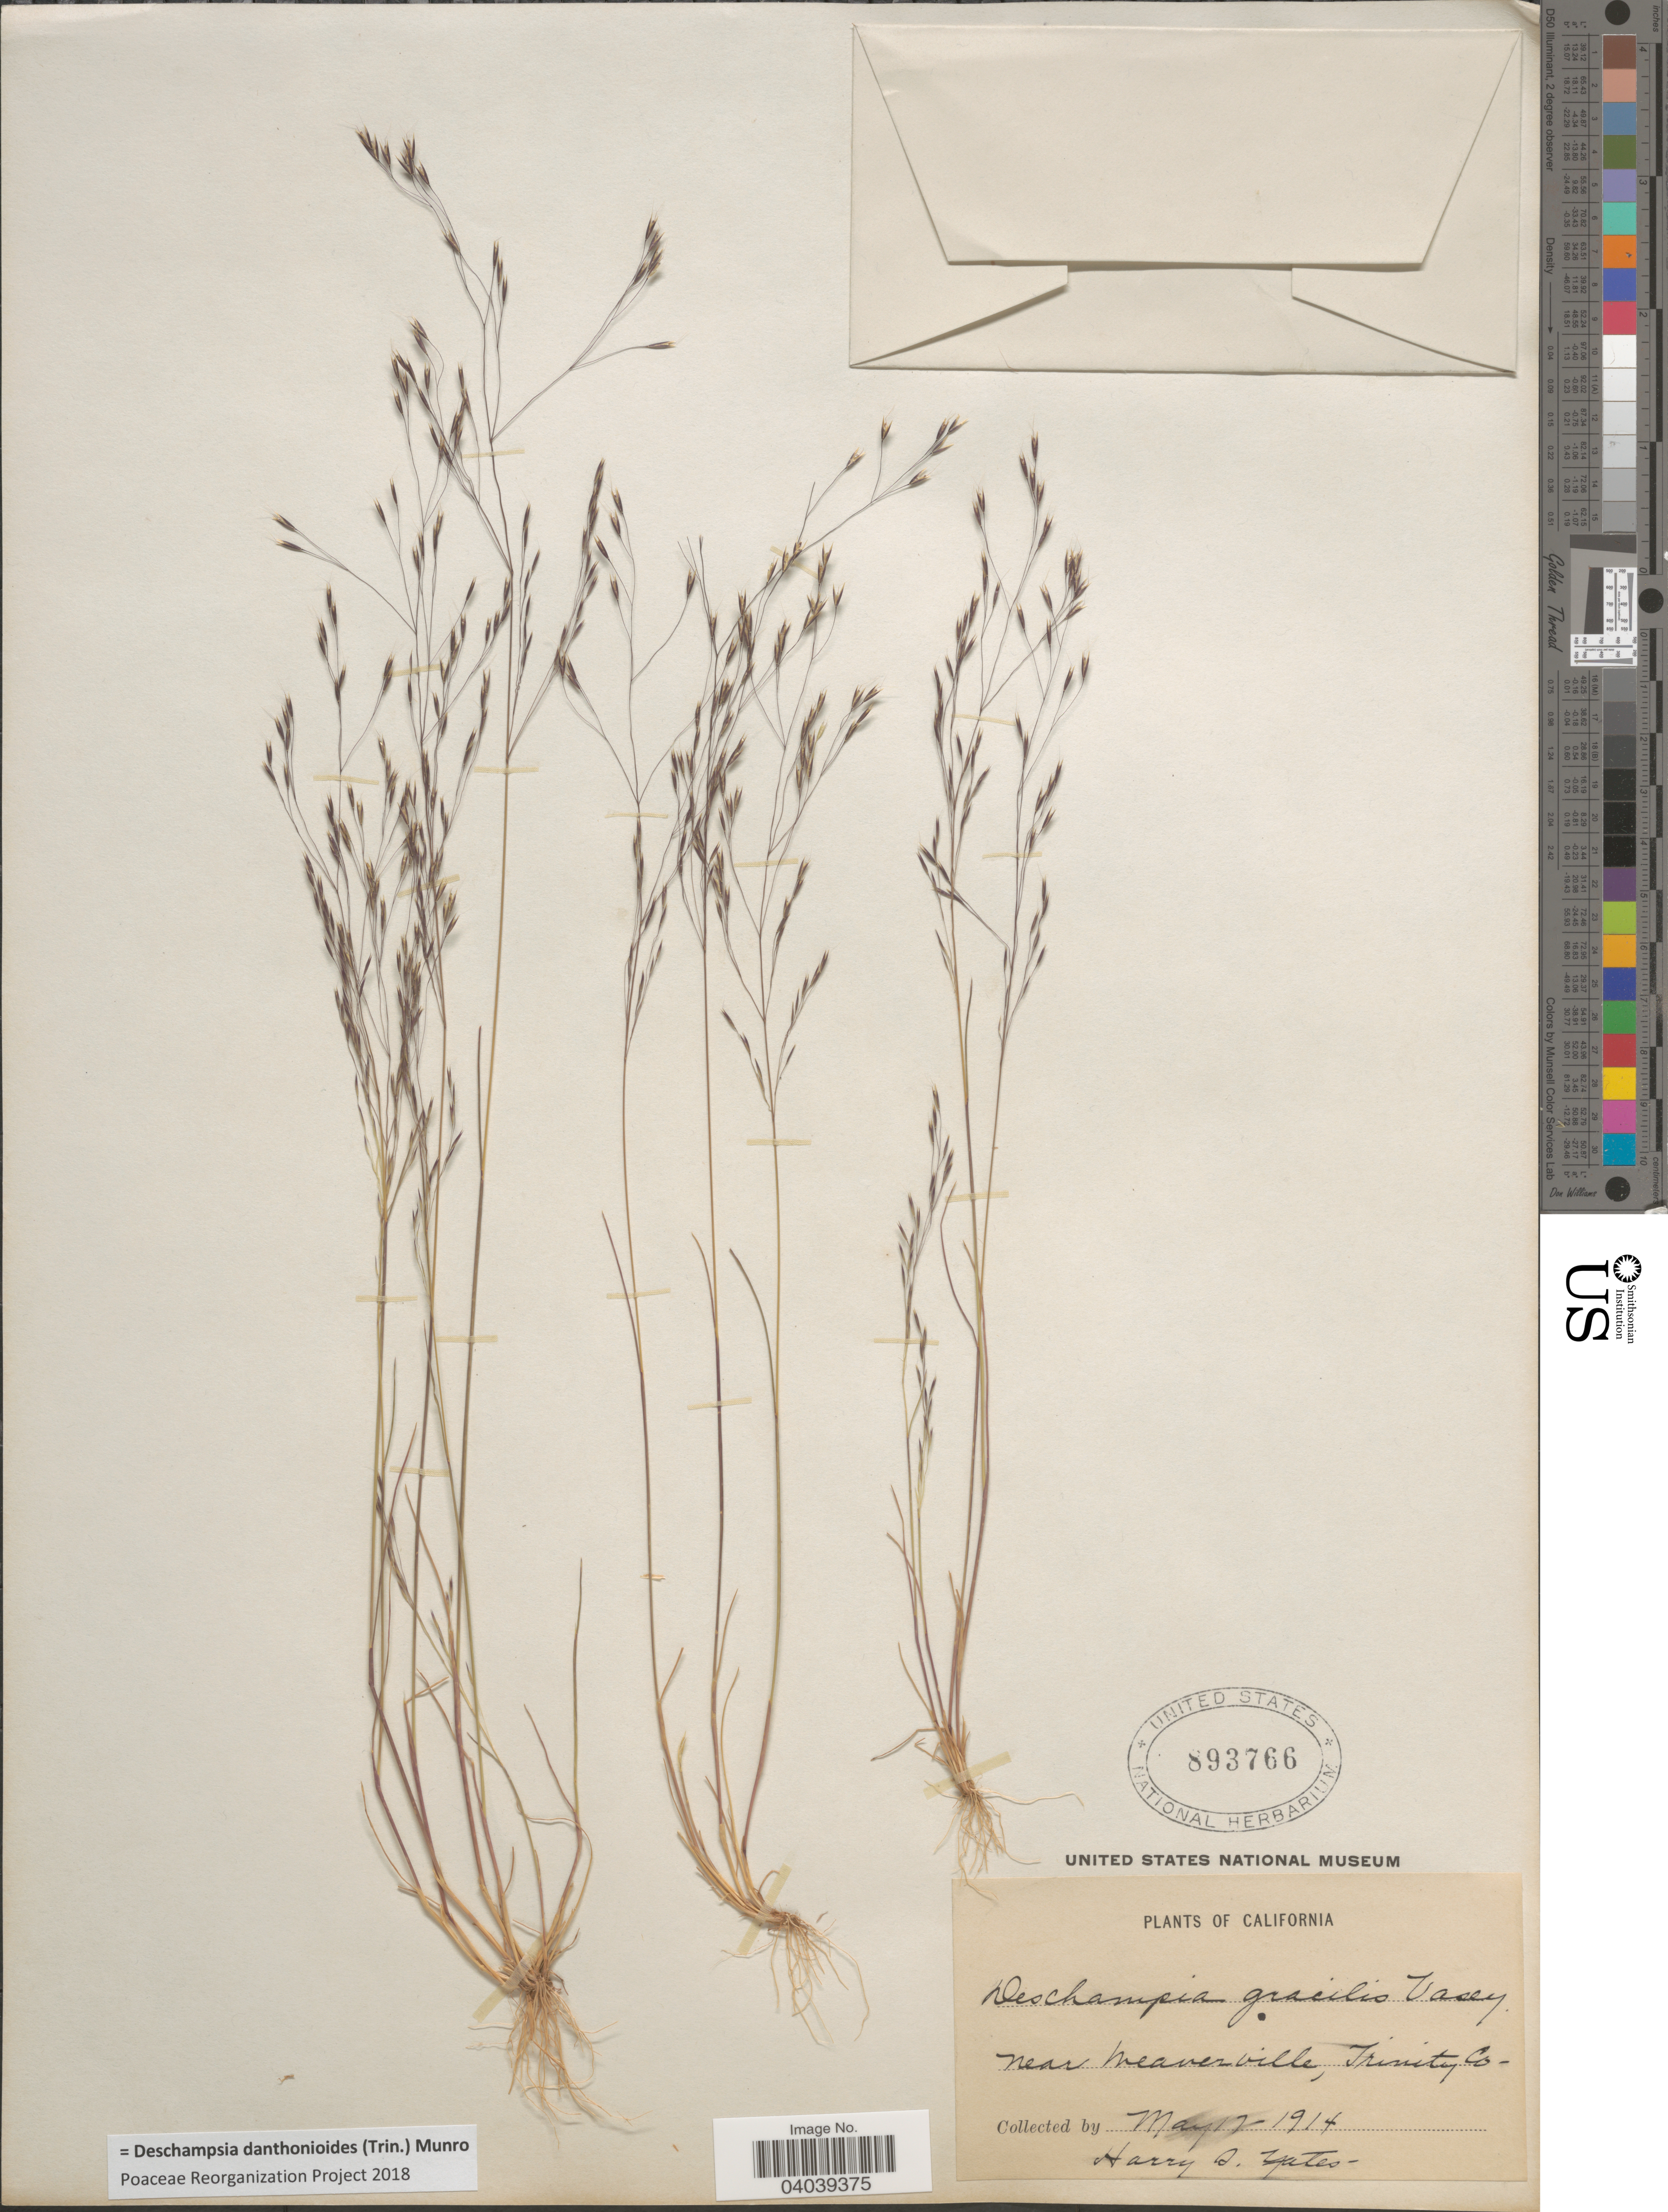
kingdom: Plantae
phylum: Tracheophyta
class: Liliopsida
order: Poales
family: Poaceae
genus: Deschampsia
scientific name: Deschampsia danthonioides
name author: (Trin.) Munro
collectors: H. O. Yates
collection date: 1914-05-12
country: United States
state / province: California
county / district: Trinity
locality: Near Meaverville, Trinity Co.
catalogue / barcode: US 893766